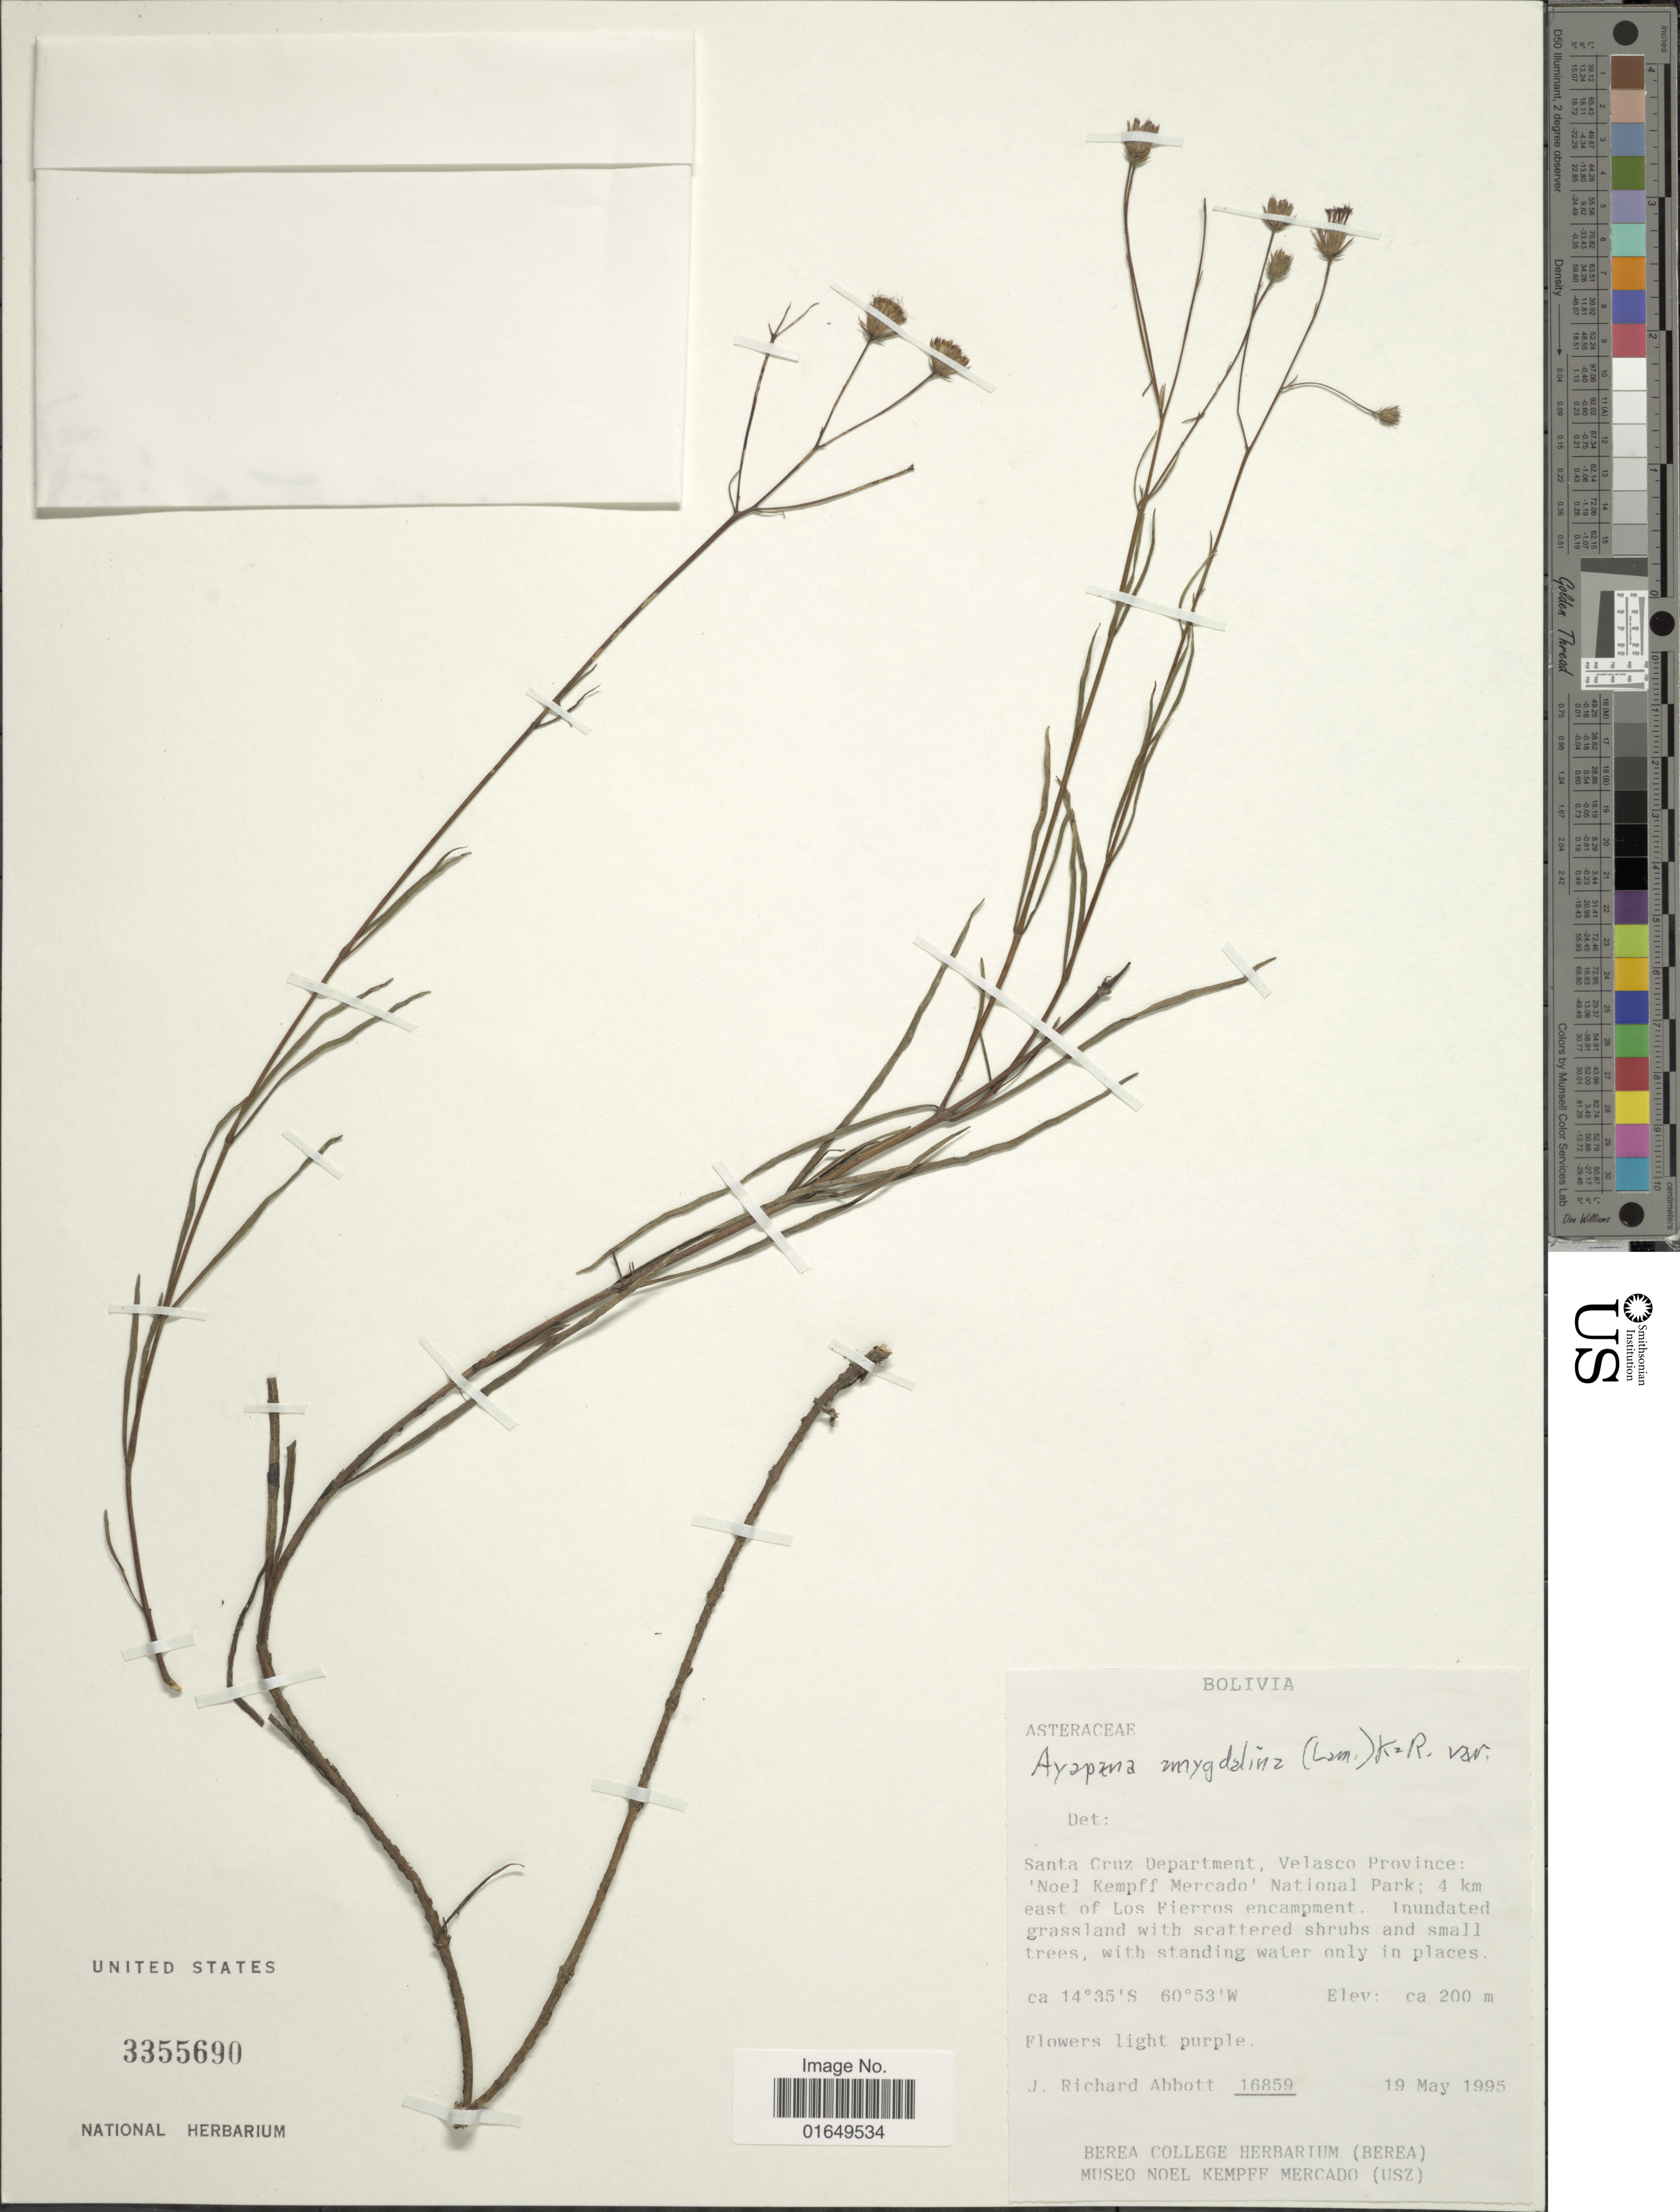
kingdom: Plantae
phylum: Tracheophyta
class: Magnoliopsida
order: Asterales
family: Asteraceae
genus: Ayapana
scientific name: Ayapana amygdalina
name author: (Lam.) R.M. King & H. Rob.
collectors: J. R. Abbott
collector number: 16859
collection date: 1995-05-19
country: Bolivia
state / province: Santa Cruz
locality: Velasco Province: 'Noel Kempff Mercado' National Park; 4 km east of Los Fierros encampment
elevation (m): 200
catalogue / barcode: US 3355690